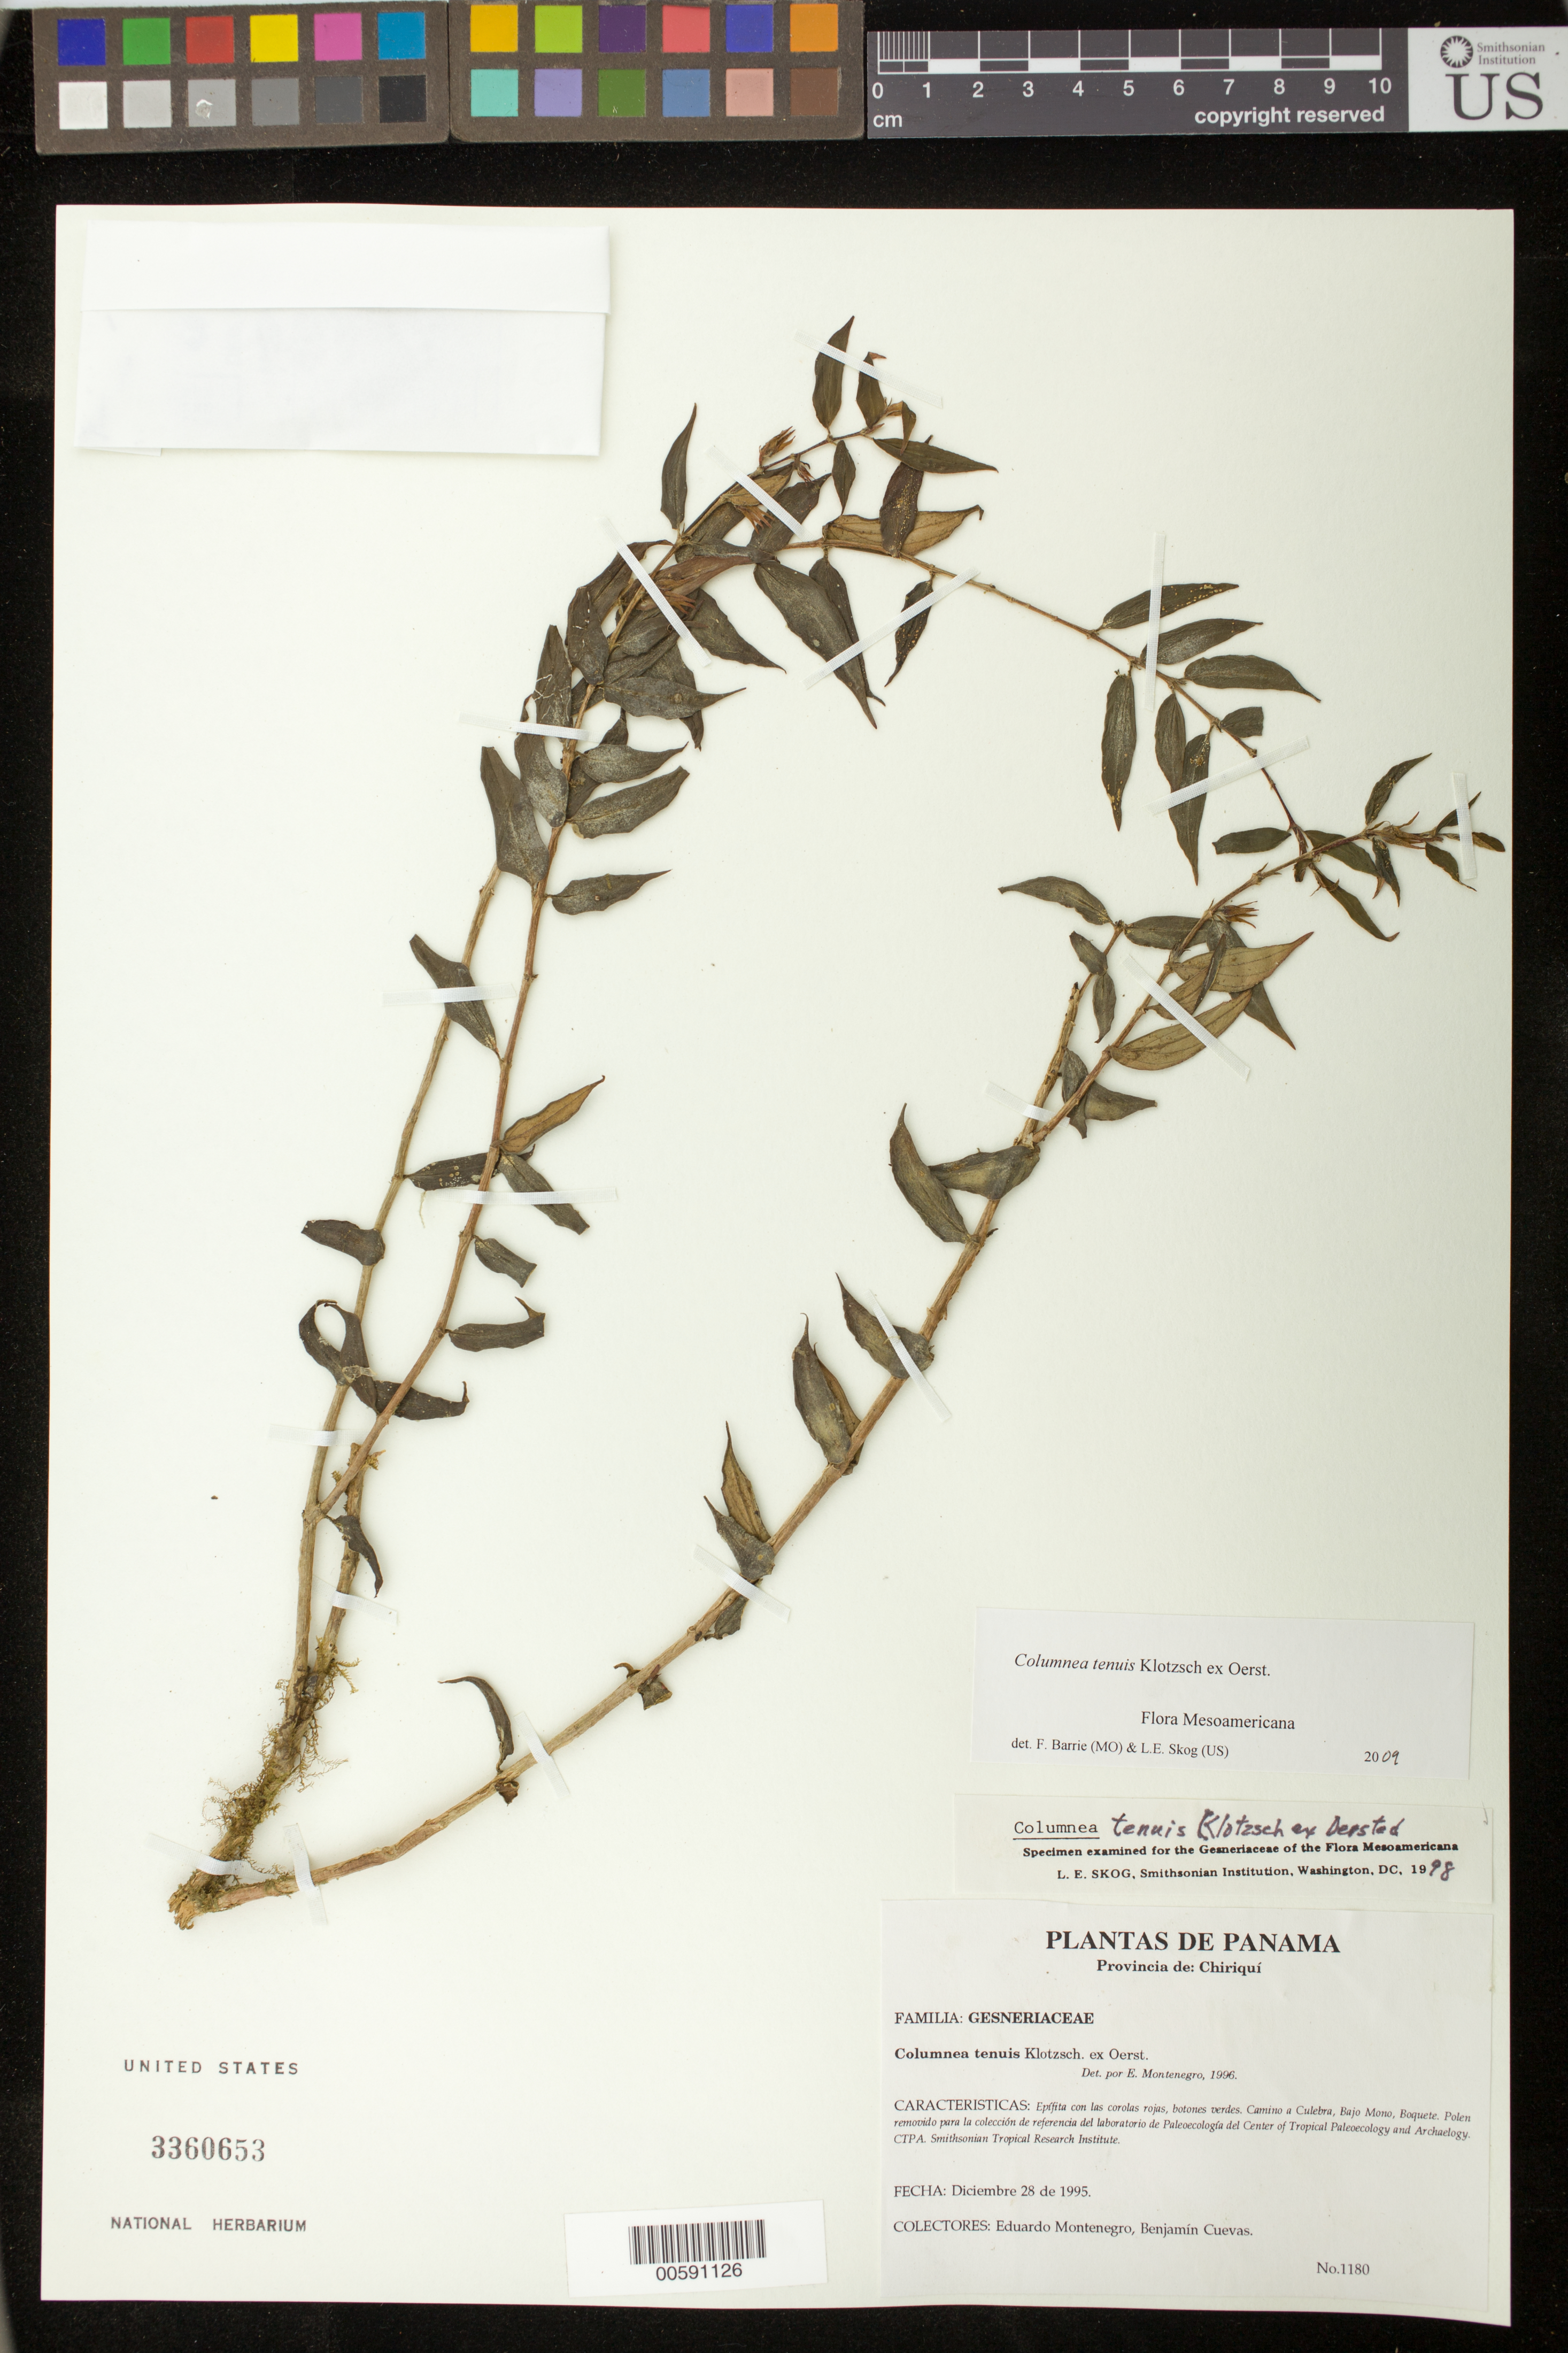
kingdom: Plantae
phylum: Tracheophyta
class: Magnoliopsida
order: Lamiales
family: Gesneriaceae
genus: Columnea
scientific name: Columnea tenuis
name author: Klotzsch ex Oerst.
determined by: Clark, J. L., (SEL), The Marie Selby Botanical Garden (UNITED STATES)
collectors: E. Montenegro & B. Cuevas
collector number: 1180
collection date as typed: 28 Dec 1995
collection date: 1995-12-28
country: Panama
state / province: Chiriquí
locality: Camino a Culebra, Bajo Mono, Boquete. Cordillera Central.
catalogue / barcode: US 3360653